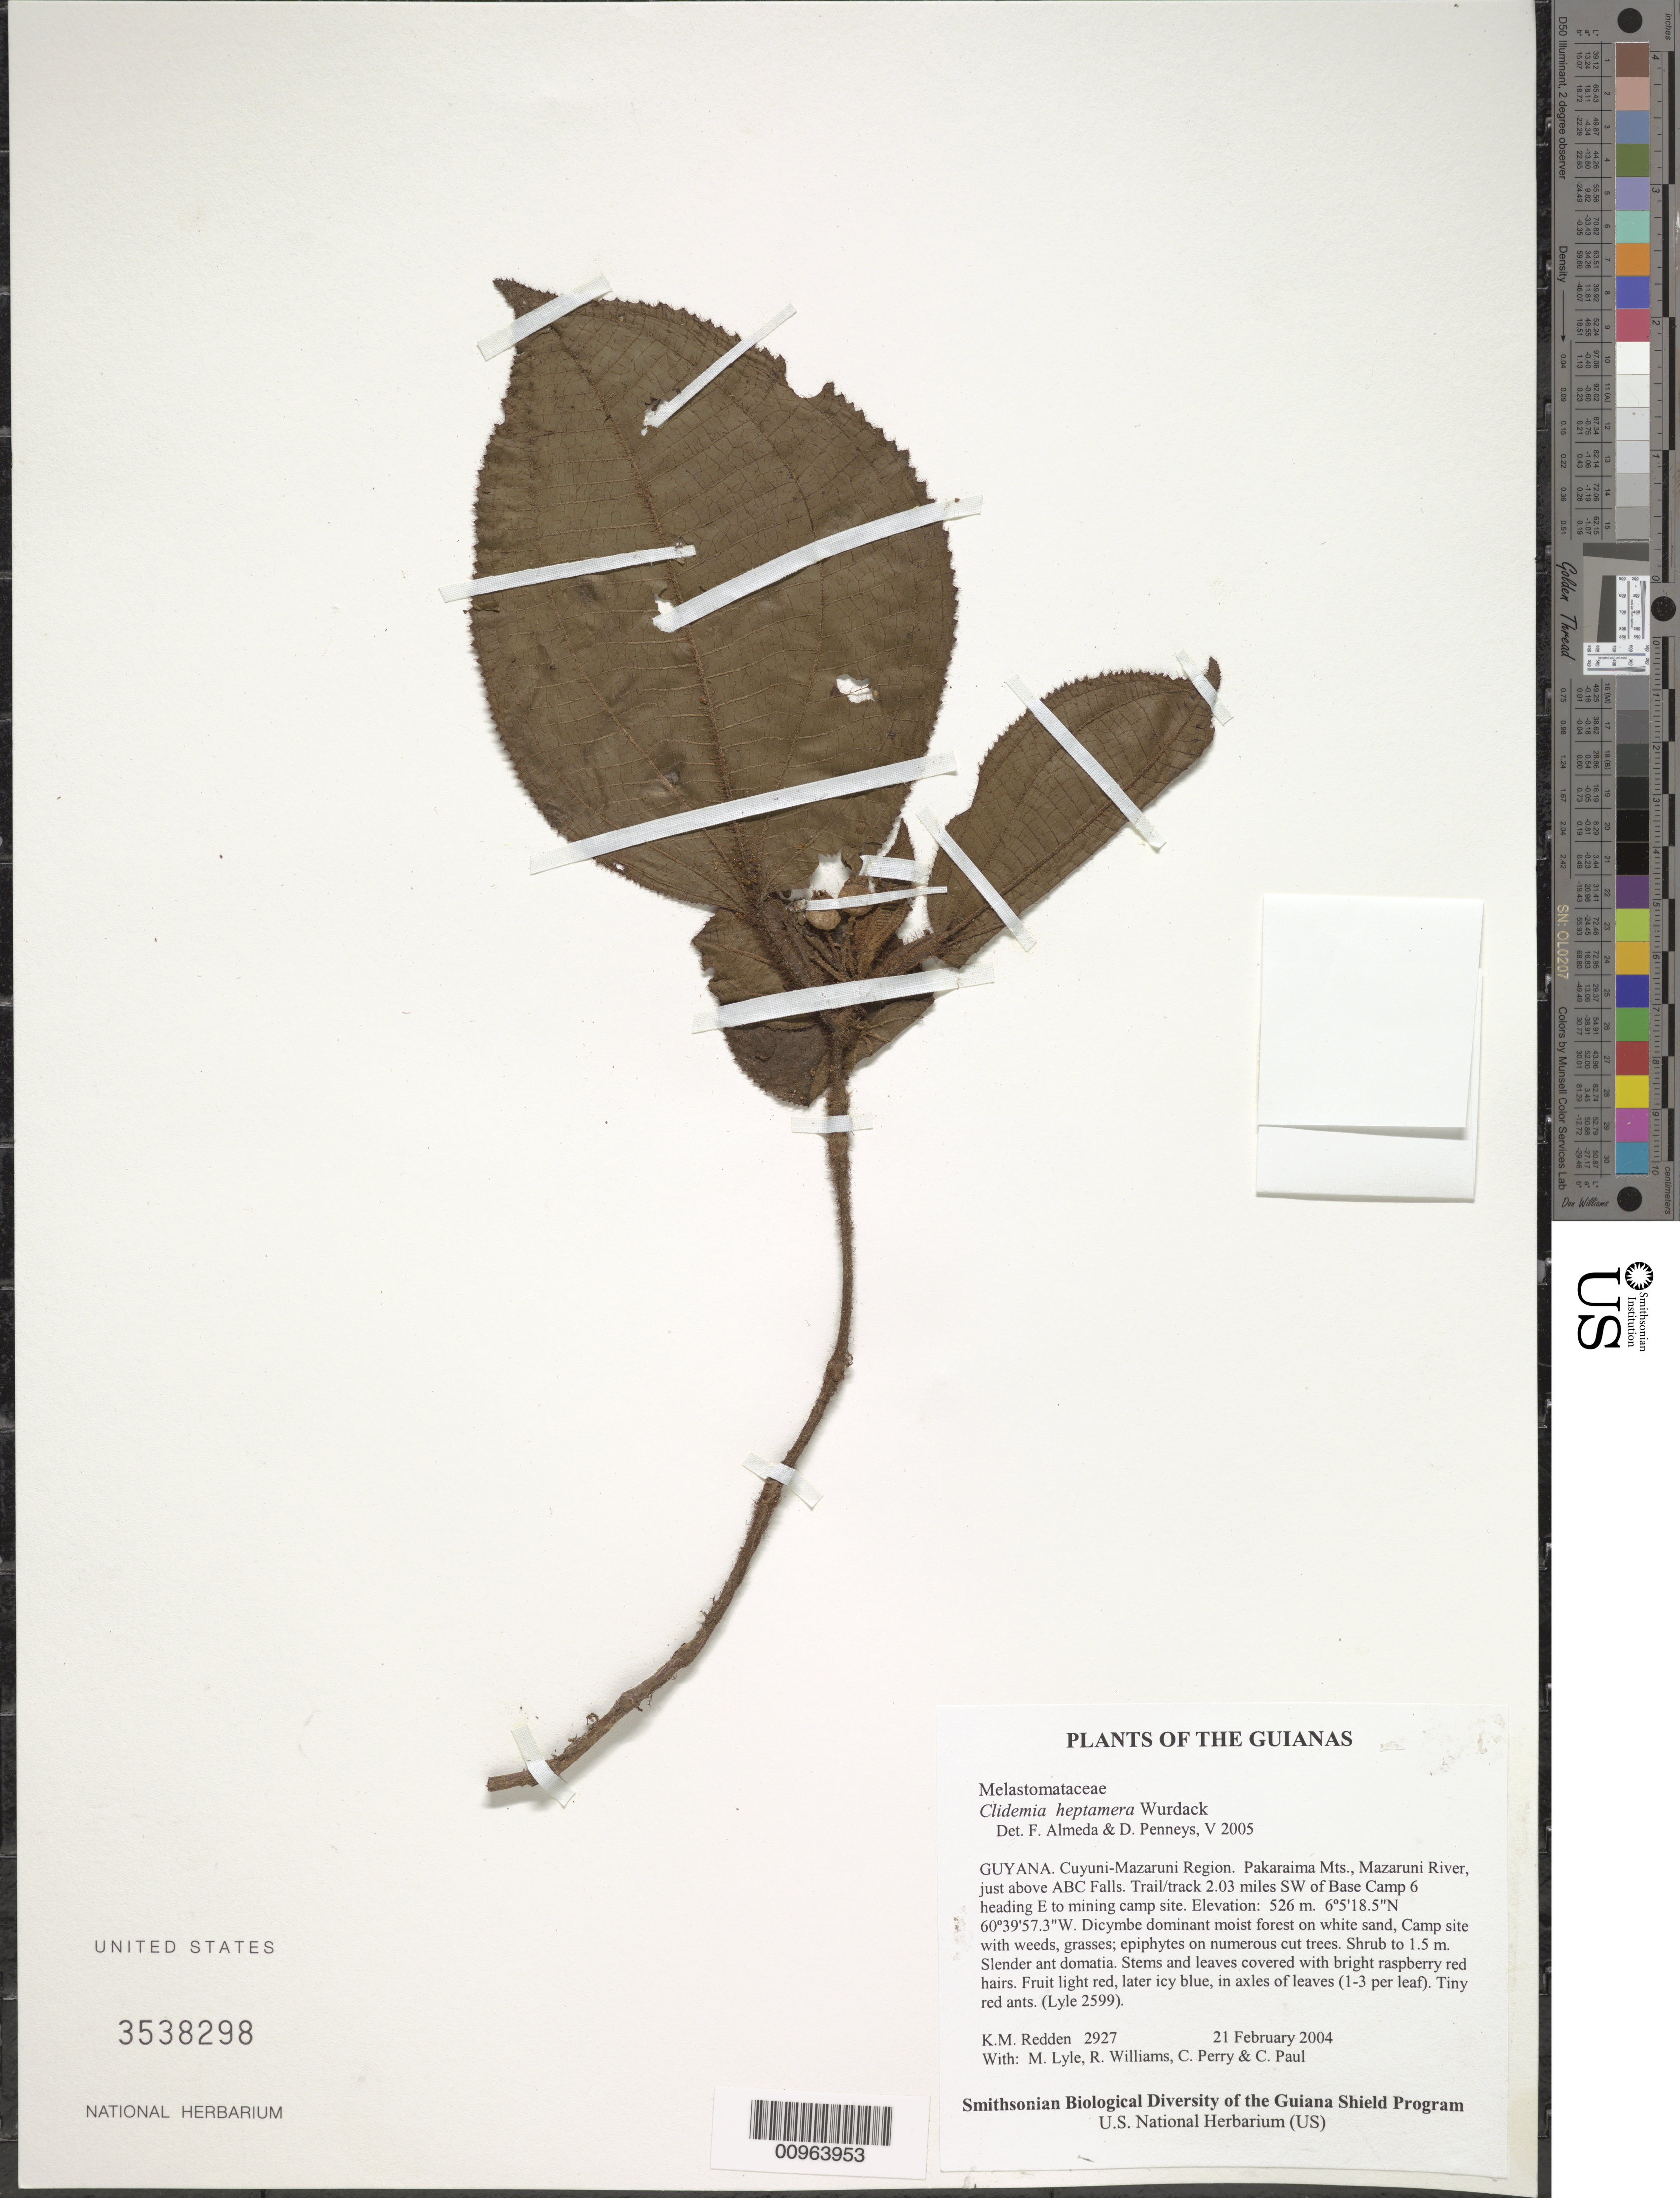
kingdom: Plantae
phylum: Tracheophyta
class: Magnoliopsida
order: Myrtales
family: Melastomataceae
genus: Clidemia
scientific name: Clidemia heptamera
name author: Wurdack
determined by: Almeda, F.; Penneys, D. S.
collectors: K. M. Redden, M. Lyle, R. Williams, C. Perry & C. Paul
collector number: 2927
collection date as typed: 21 February 2004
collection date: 2004-02-21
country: Guyana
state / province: Cuyuni-Mazaruni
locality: Pakaraima Mts., Mazaruni River, just above ABC Falls. Trail/track 2.03 miles SW of Base Camp 6 heading E to mining camp site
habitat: Dicymbe dominant moist forest on white sand. Camp site with weeds, grasses; epiphytes on numerous cut trees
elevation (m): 526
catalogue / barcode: US 3538298